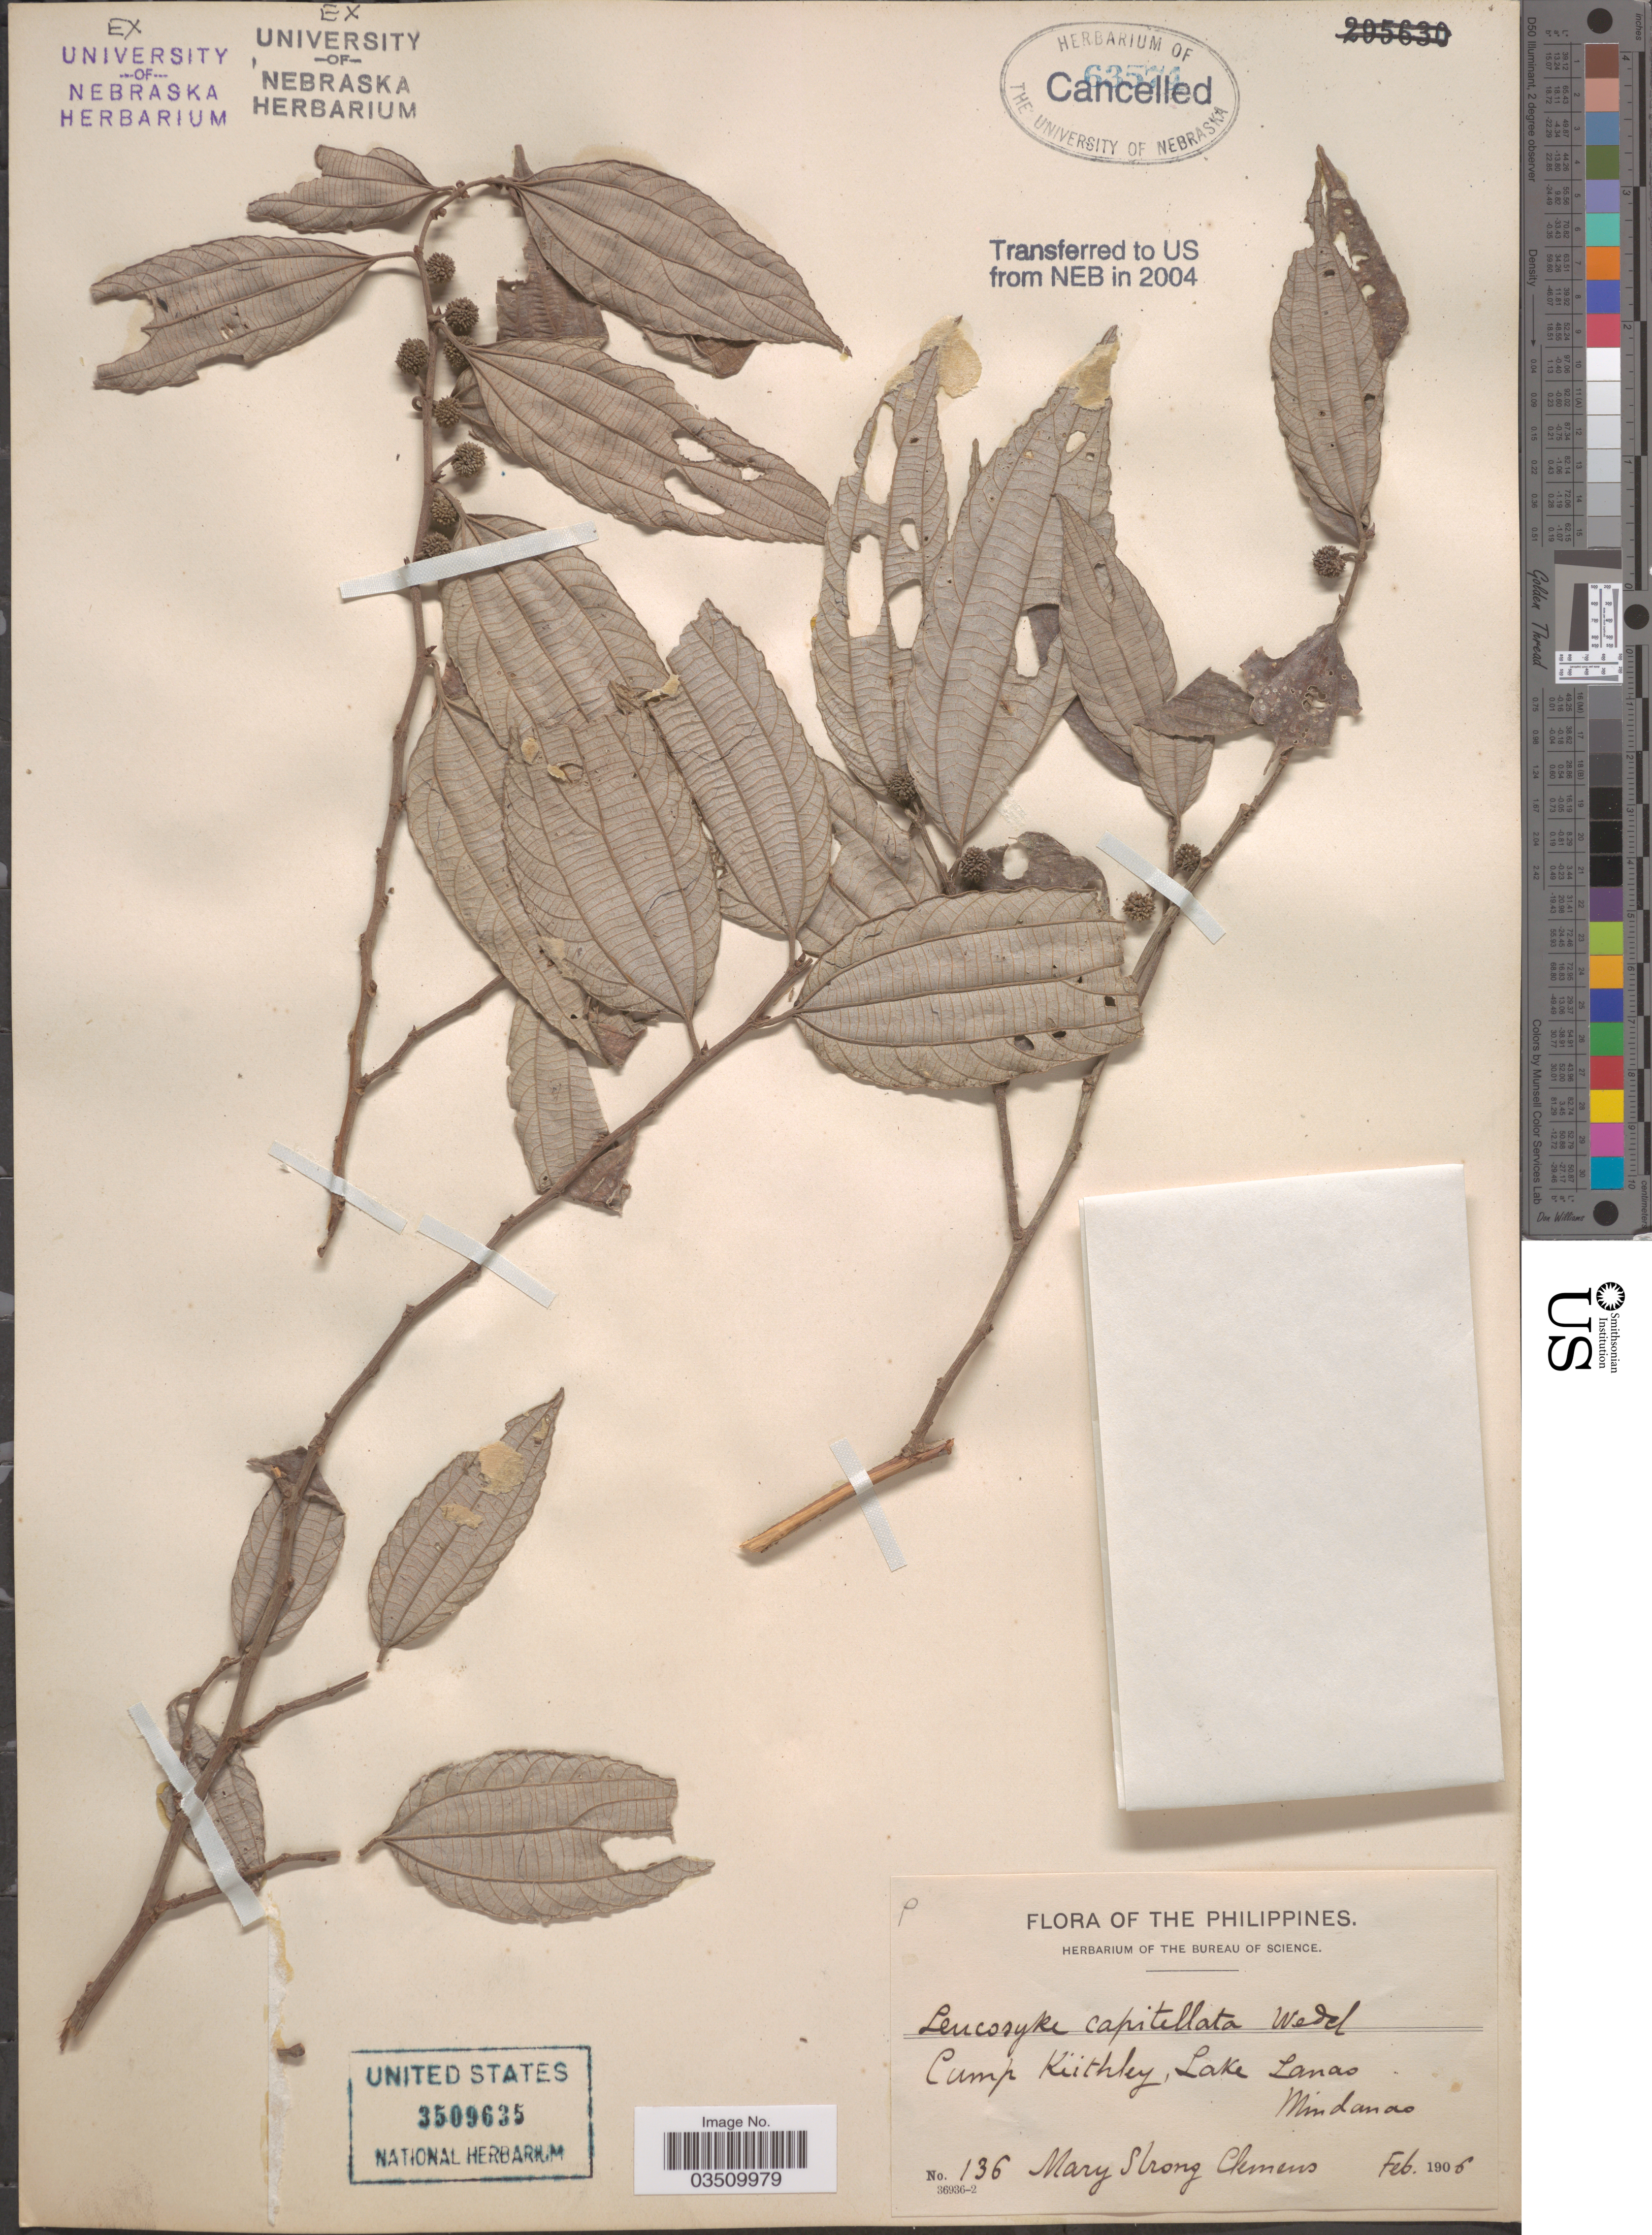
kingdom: Plantae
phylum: Tracheophyta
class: Magnoliopsida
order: Rosales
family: Urticaceae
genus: Leucosyke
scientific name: Leucosyke capitellata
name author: (Poir.) Wedd.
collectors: M. S. Clemens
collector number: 136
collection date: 1906-02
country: Philippines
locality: Camp Keithley, Lake Lanao, Mindanao.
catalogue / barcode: US 3509635